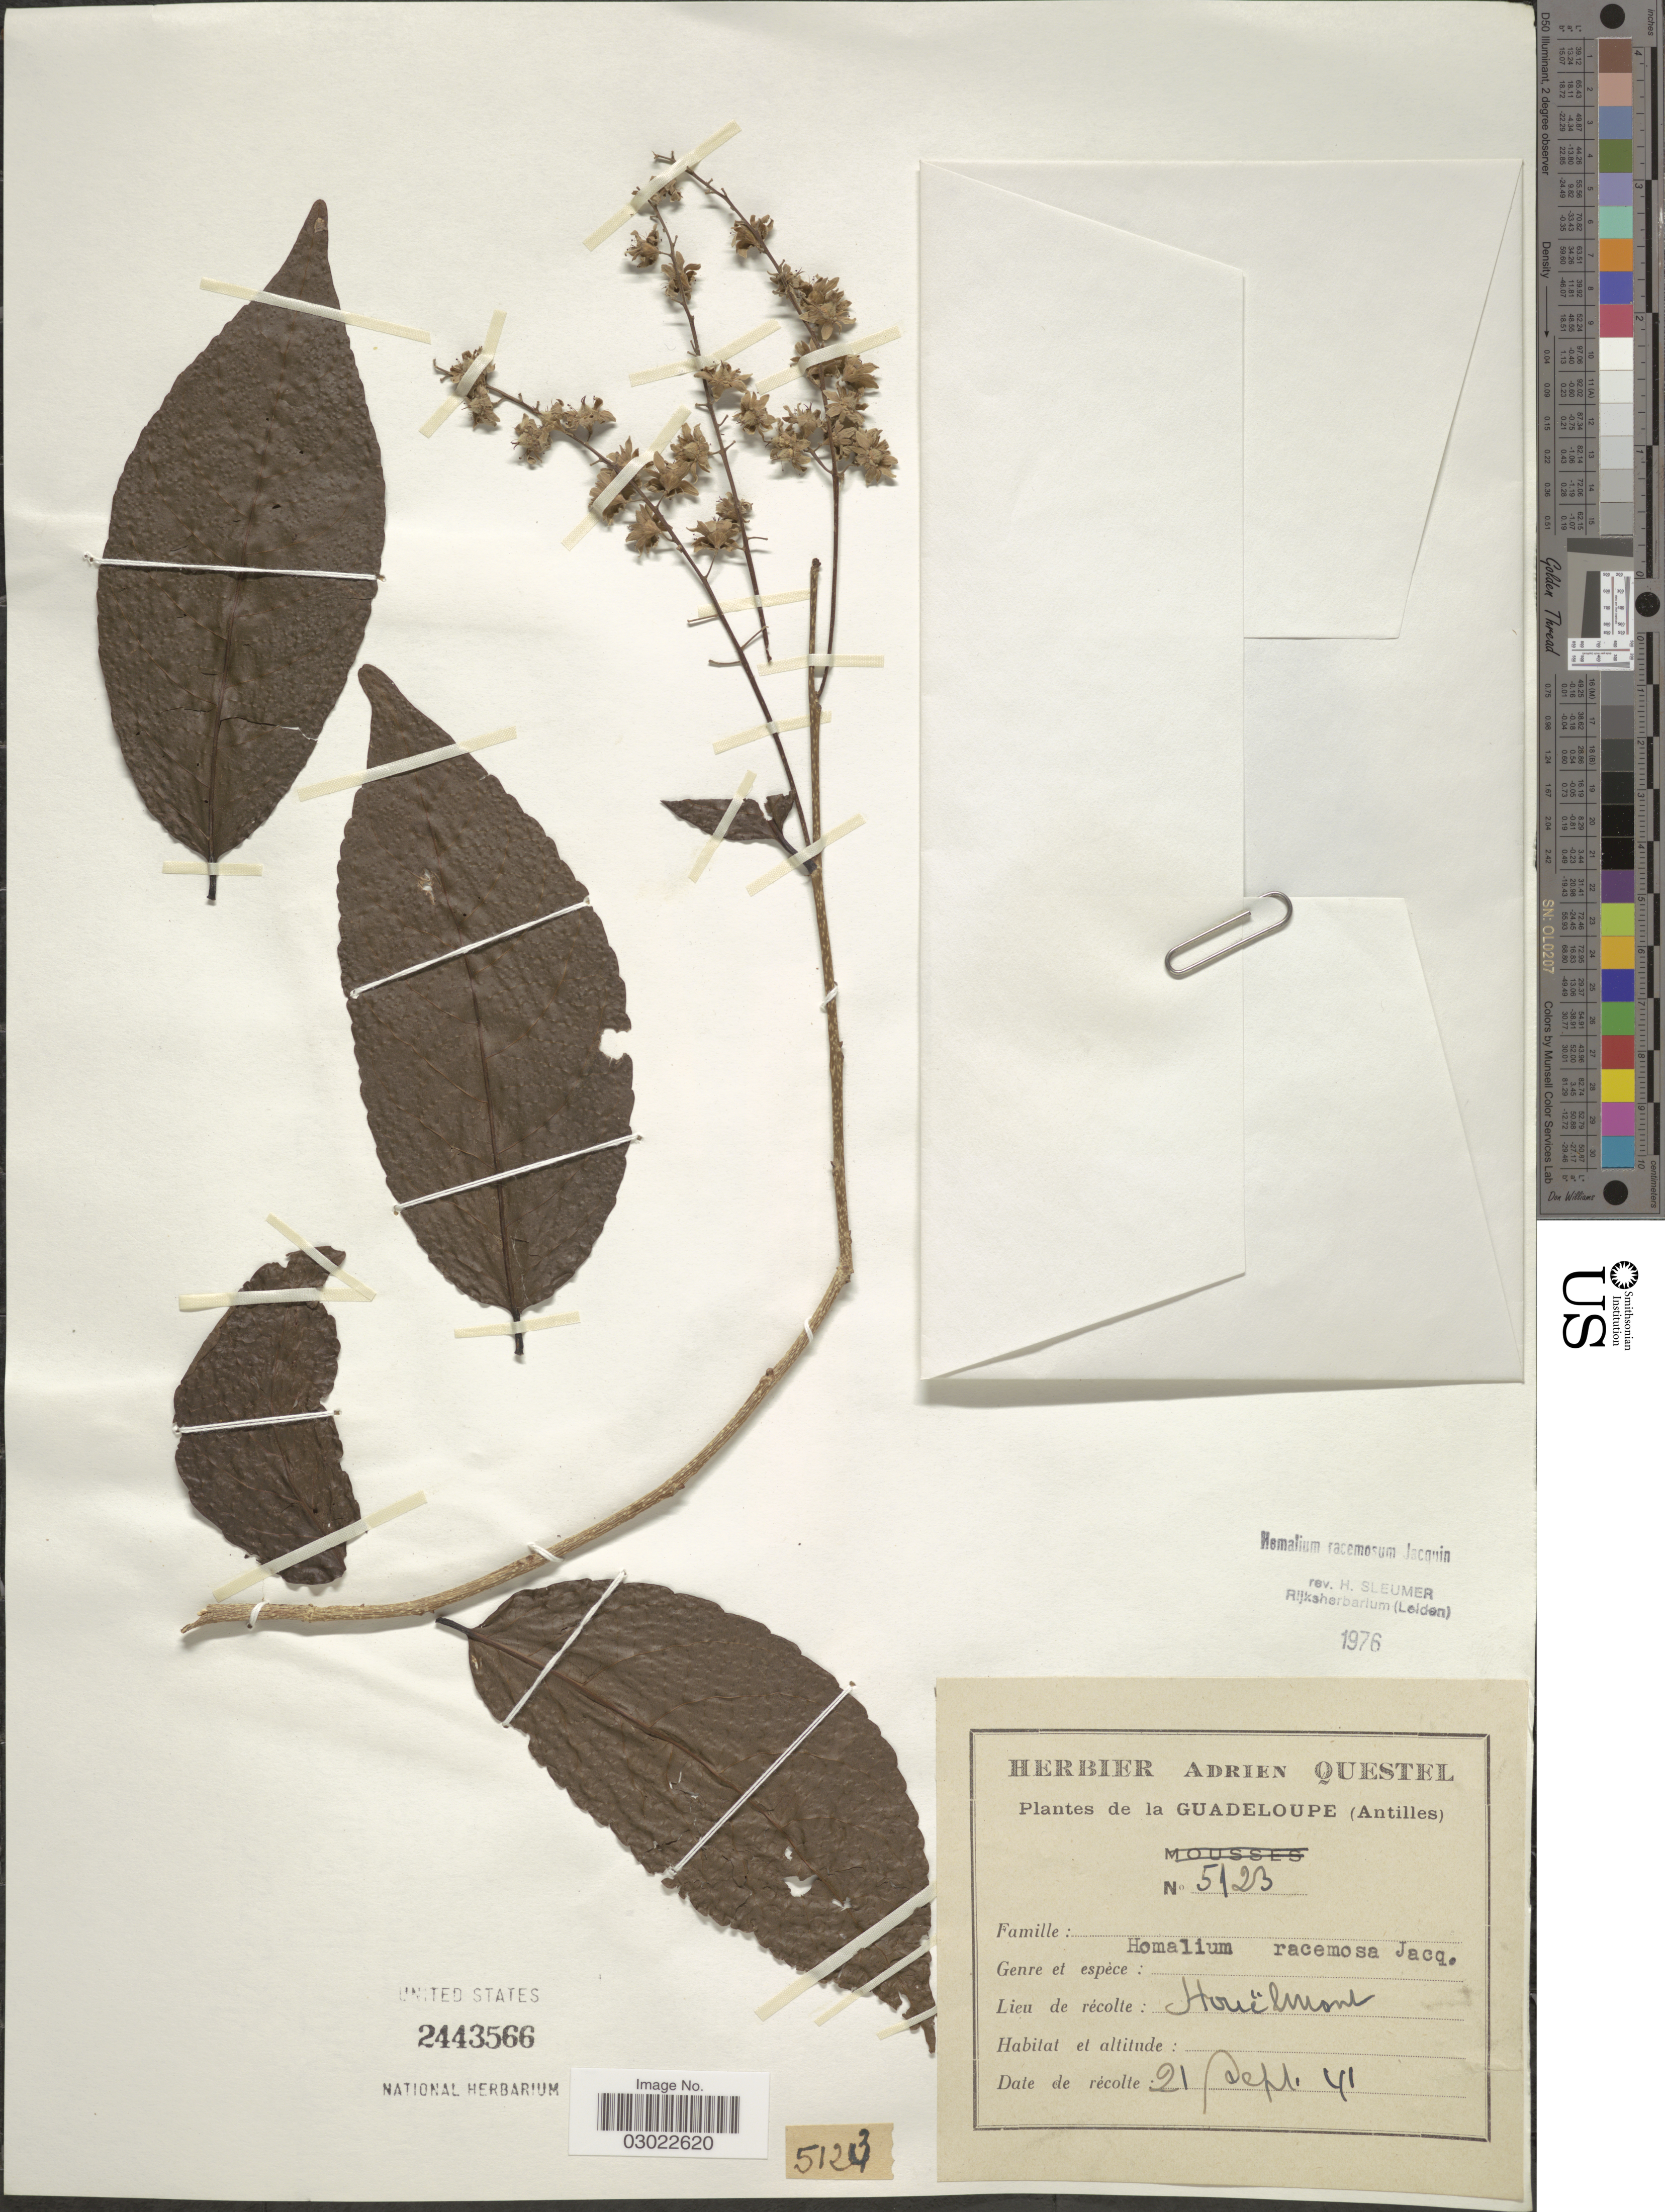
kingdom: Plantae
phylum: Tracheophyta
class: Magnoliopsida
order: Malpighiales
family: Salicaceae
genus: Homalium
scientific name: Homalium racemosum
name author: Jacq.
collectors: A. Questel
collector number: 5123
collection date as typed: Transcribed d/m/y: 21/9/41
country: Guadeloupe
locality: (Antilles) Houélmont.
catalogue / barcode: US 2443566